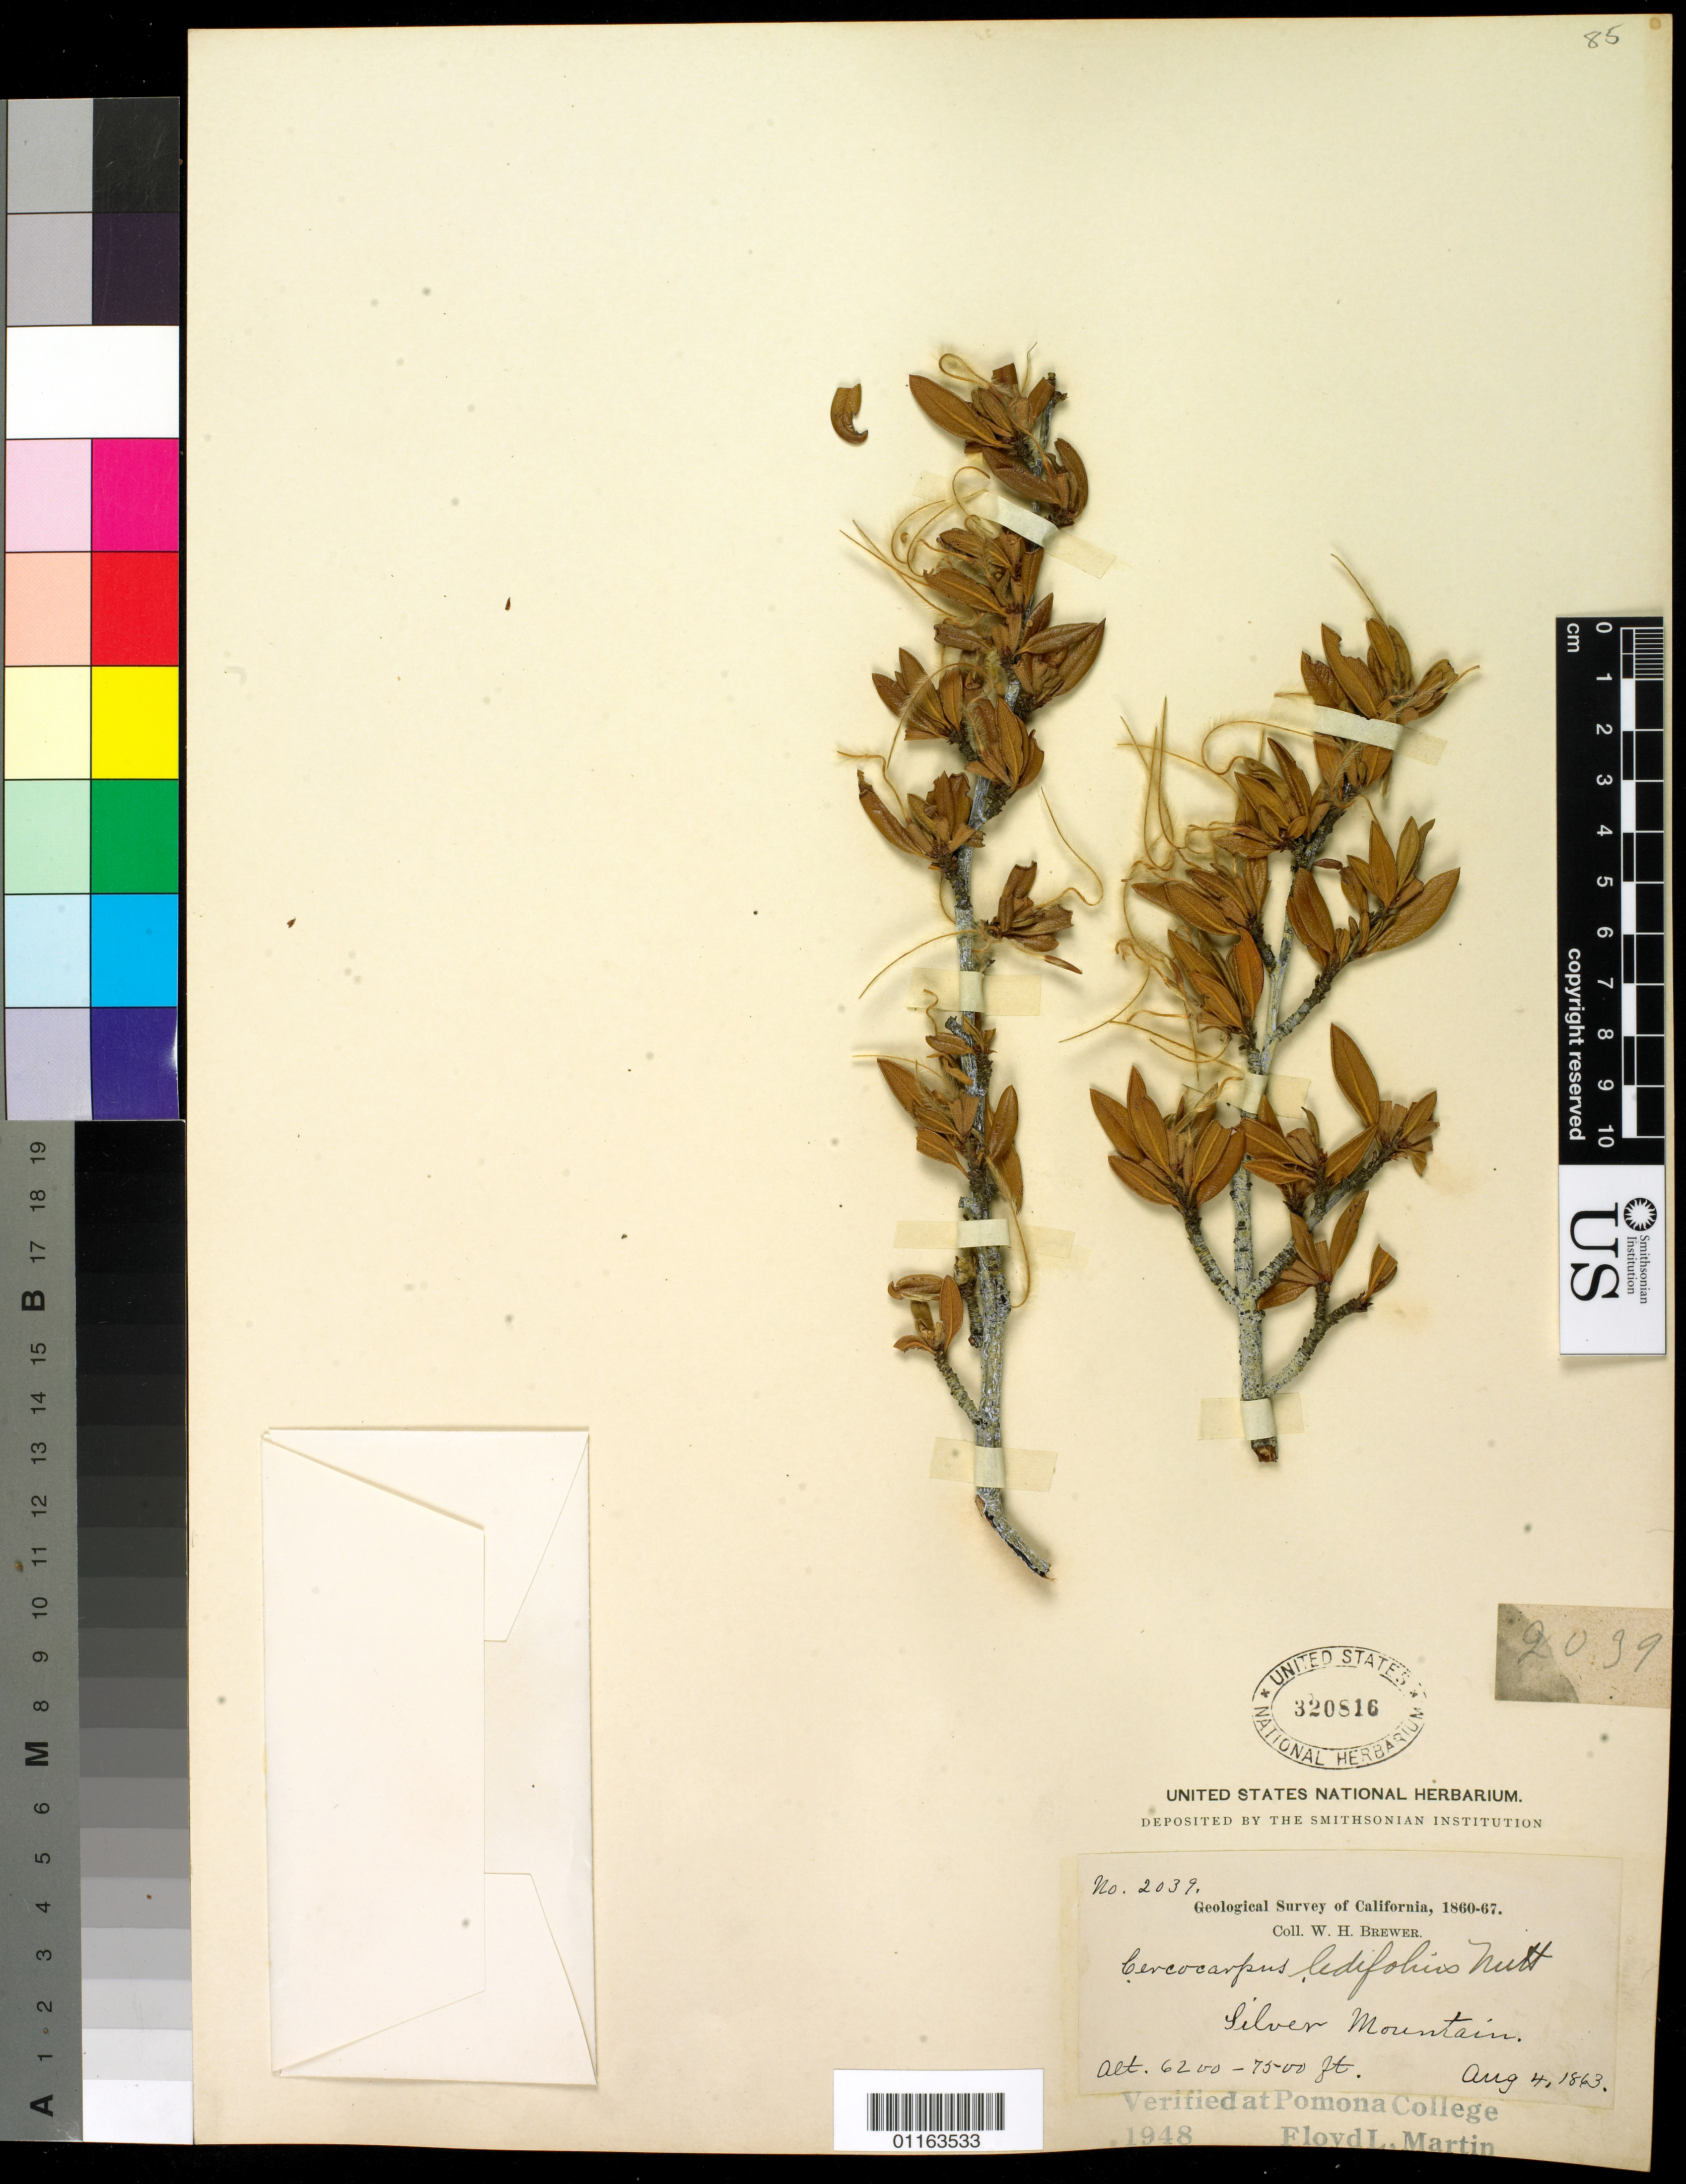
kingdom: Plantae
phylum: Tracheophyta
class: Magnoliopsida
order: Rosales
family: Rosaceae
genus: Cercocarpus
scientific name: Cercocarpus ledifolius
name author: Nutt.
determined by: Martin, F. L.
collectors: W. H. Brewer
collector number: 2039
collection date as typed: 04 Aug 1863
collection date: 1863-08-04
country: United States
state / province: California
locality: Silver Mt.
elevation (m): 1890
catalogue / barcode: US 320816